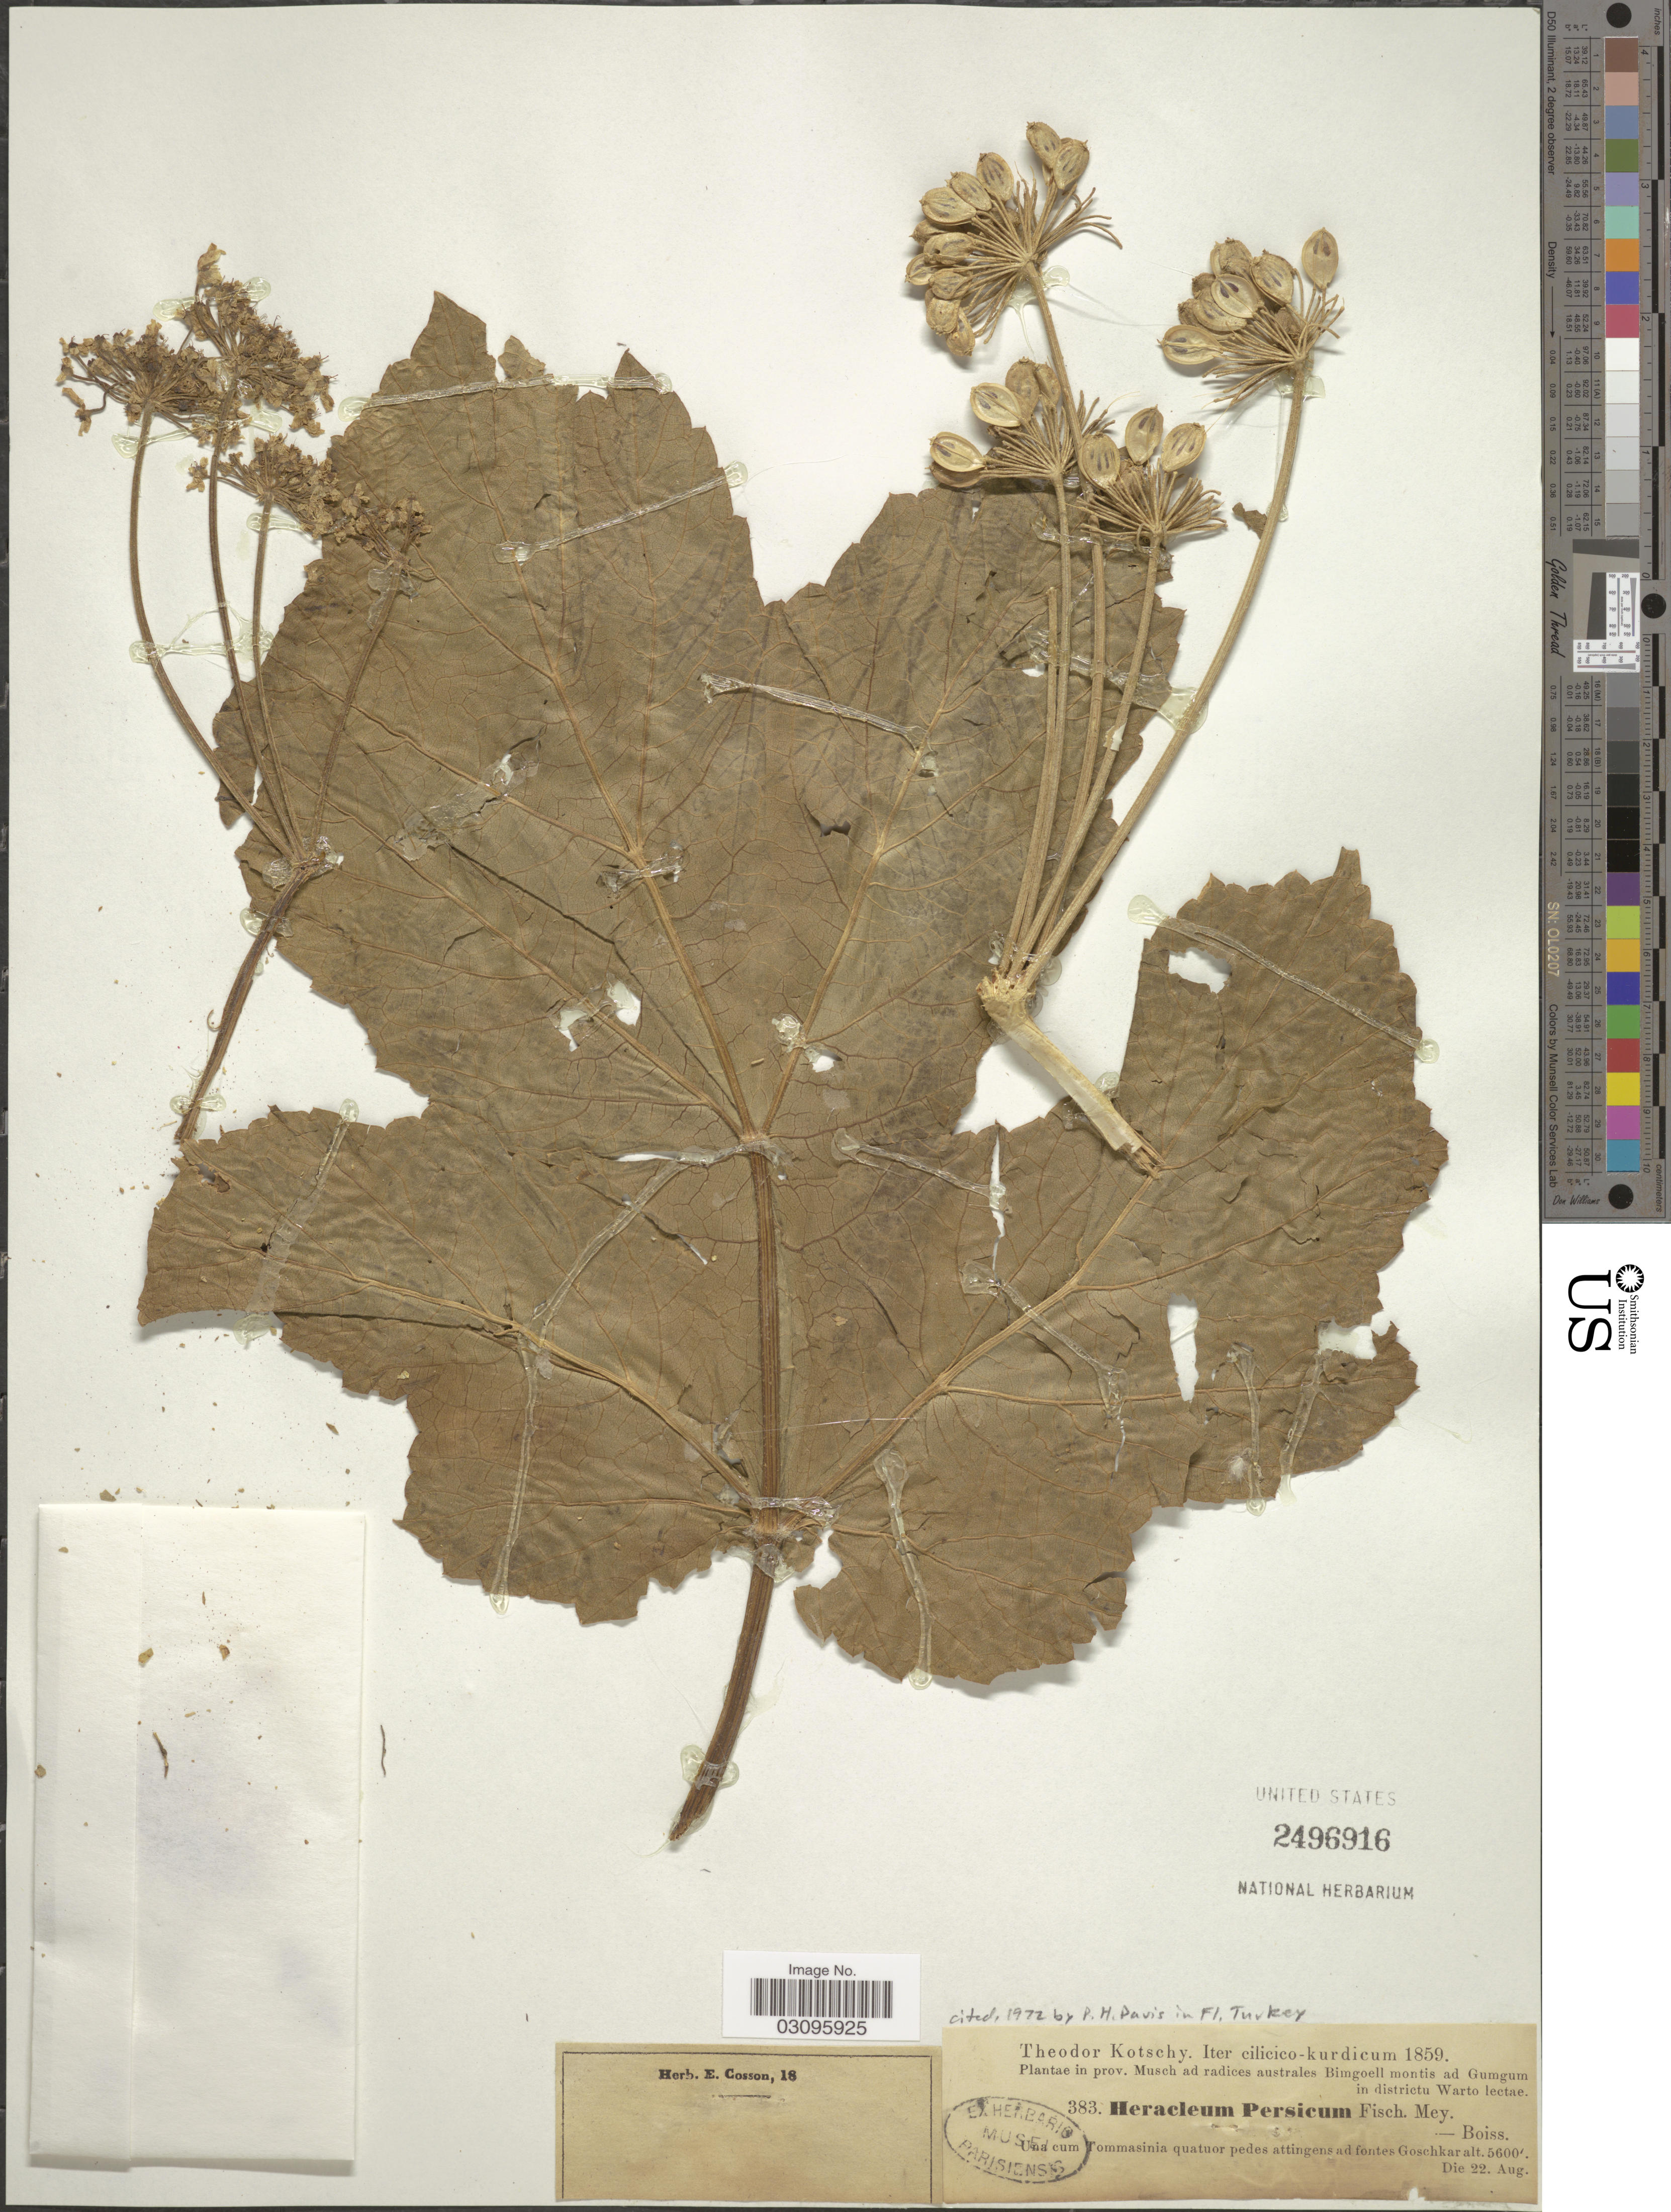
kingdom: Plantae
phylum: Tracheophyta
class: Magnoliopsida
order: Apiales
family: Apiaceae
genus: Heracleum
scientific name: Heracleum persicum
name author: Desf. ex Fische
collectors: K. G. Kotschy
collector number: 383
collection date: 1859-08-22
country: Turkey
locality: Iter cilicico-kurdicum. Prov. Musch ad radices australes Bimgoell montis ad Gumgum in districtu Warto lectae. Una cum Tommasinia quatuor pedes attingens ad fontes Goschkaralt.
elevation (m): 1707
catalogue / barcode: US 2496916